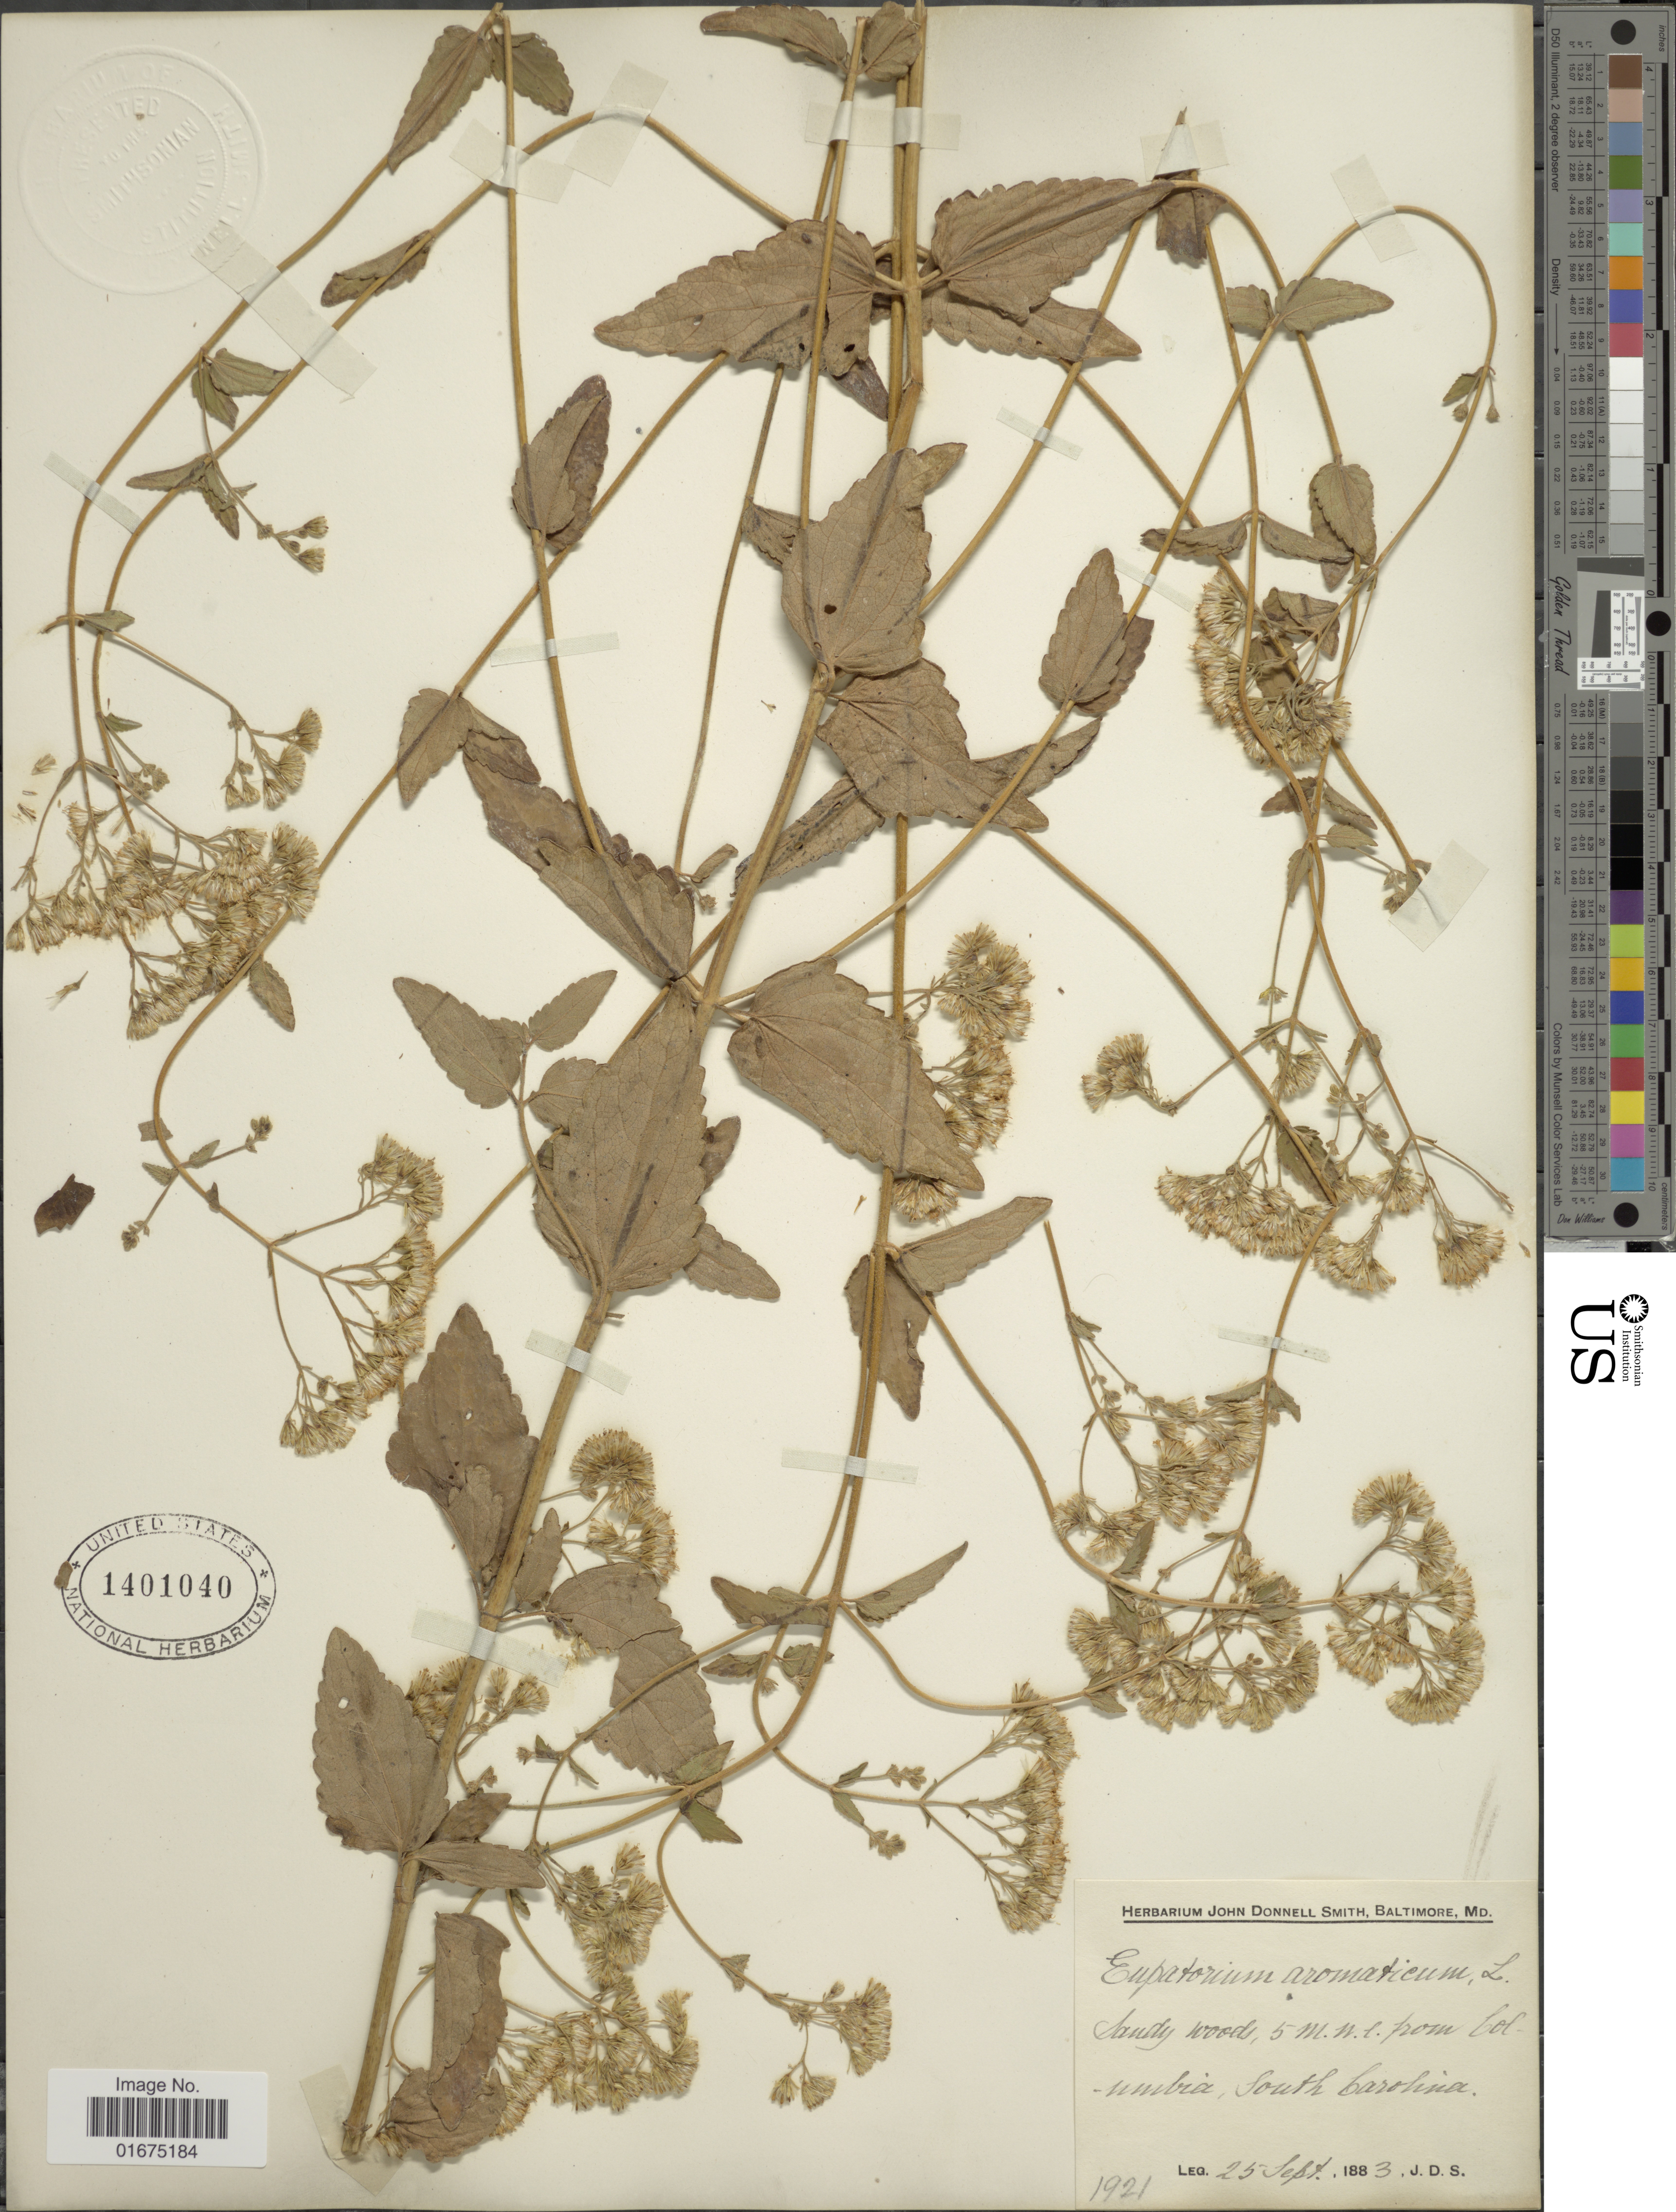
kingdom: Plantae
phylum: Tracheophyta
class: Magnoliopsida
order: Asterales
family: Asteraceae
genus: Ageratina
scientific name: Ageratina aromatica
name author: (L.) Spach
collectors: J. Donnell Smith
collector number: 1921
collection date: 1883-09-25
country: United States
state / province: South Carolina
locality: Sandy woods, 5 m.n.c. Columbia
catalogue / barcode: US 1401040